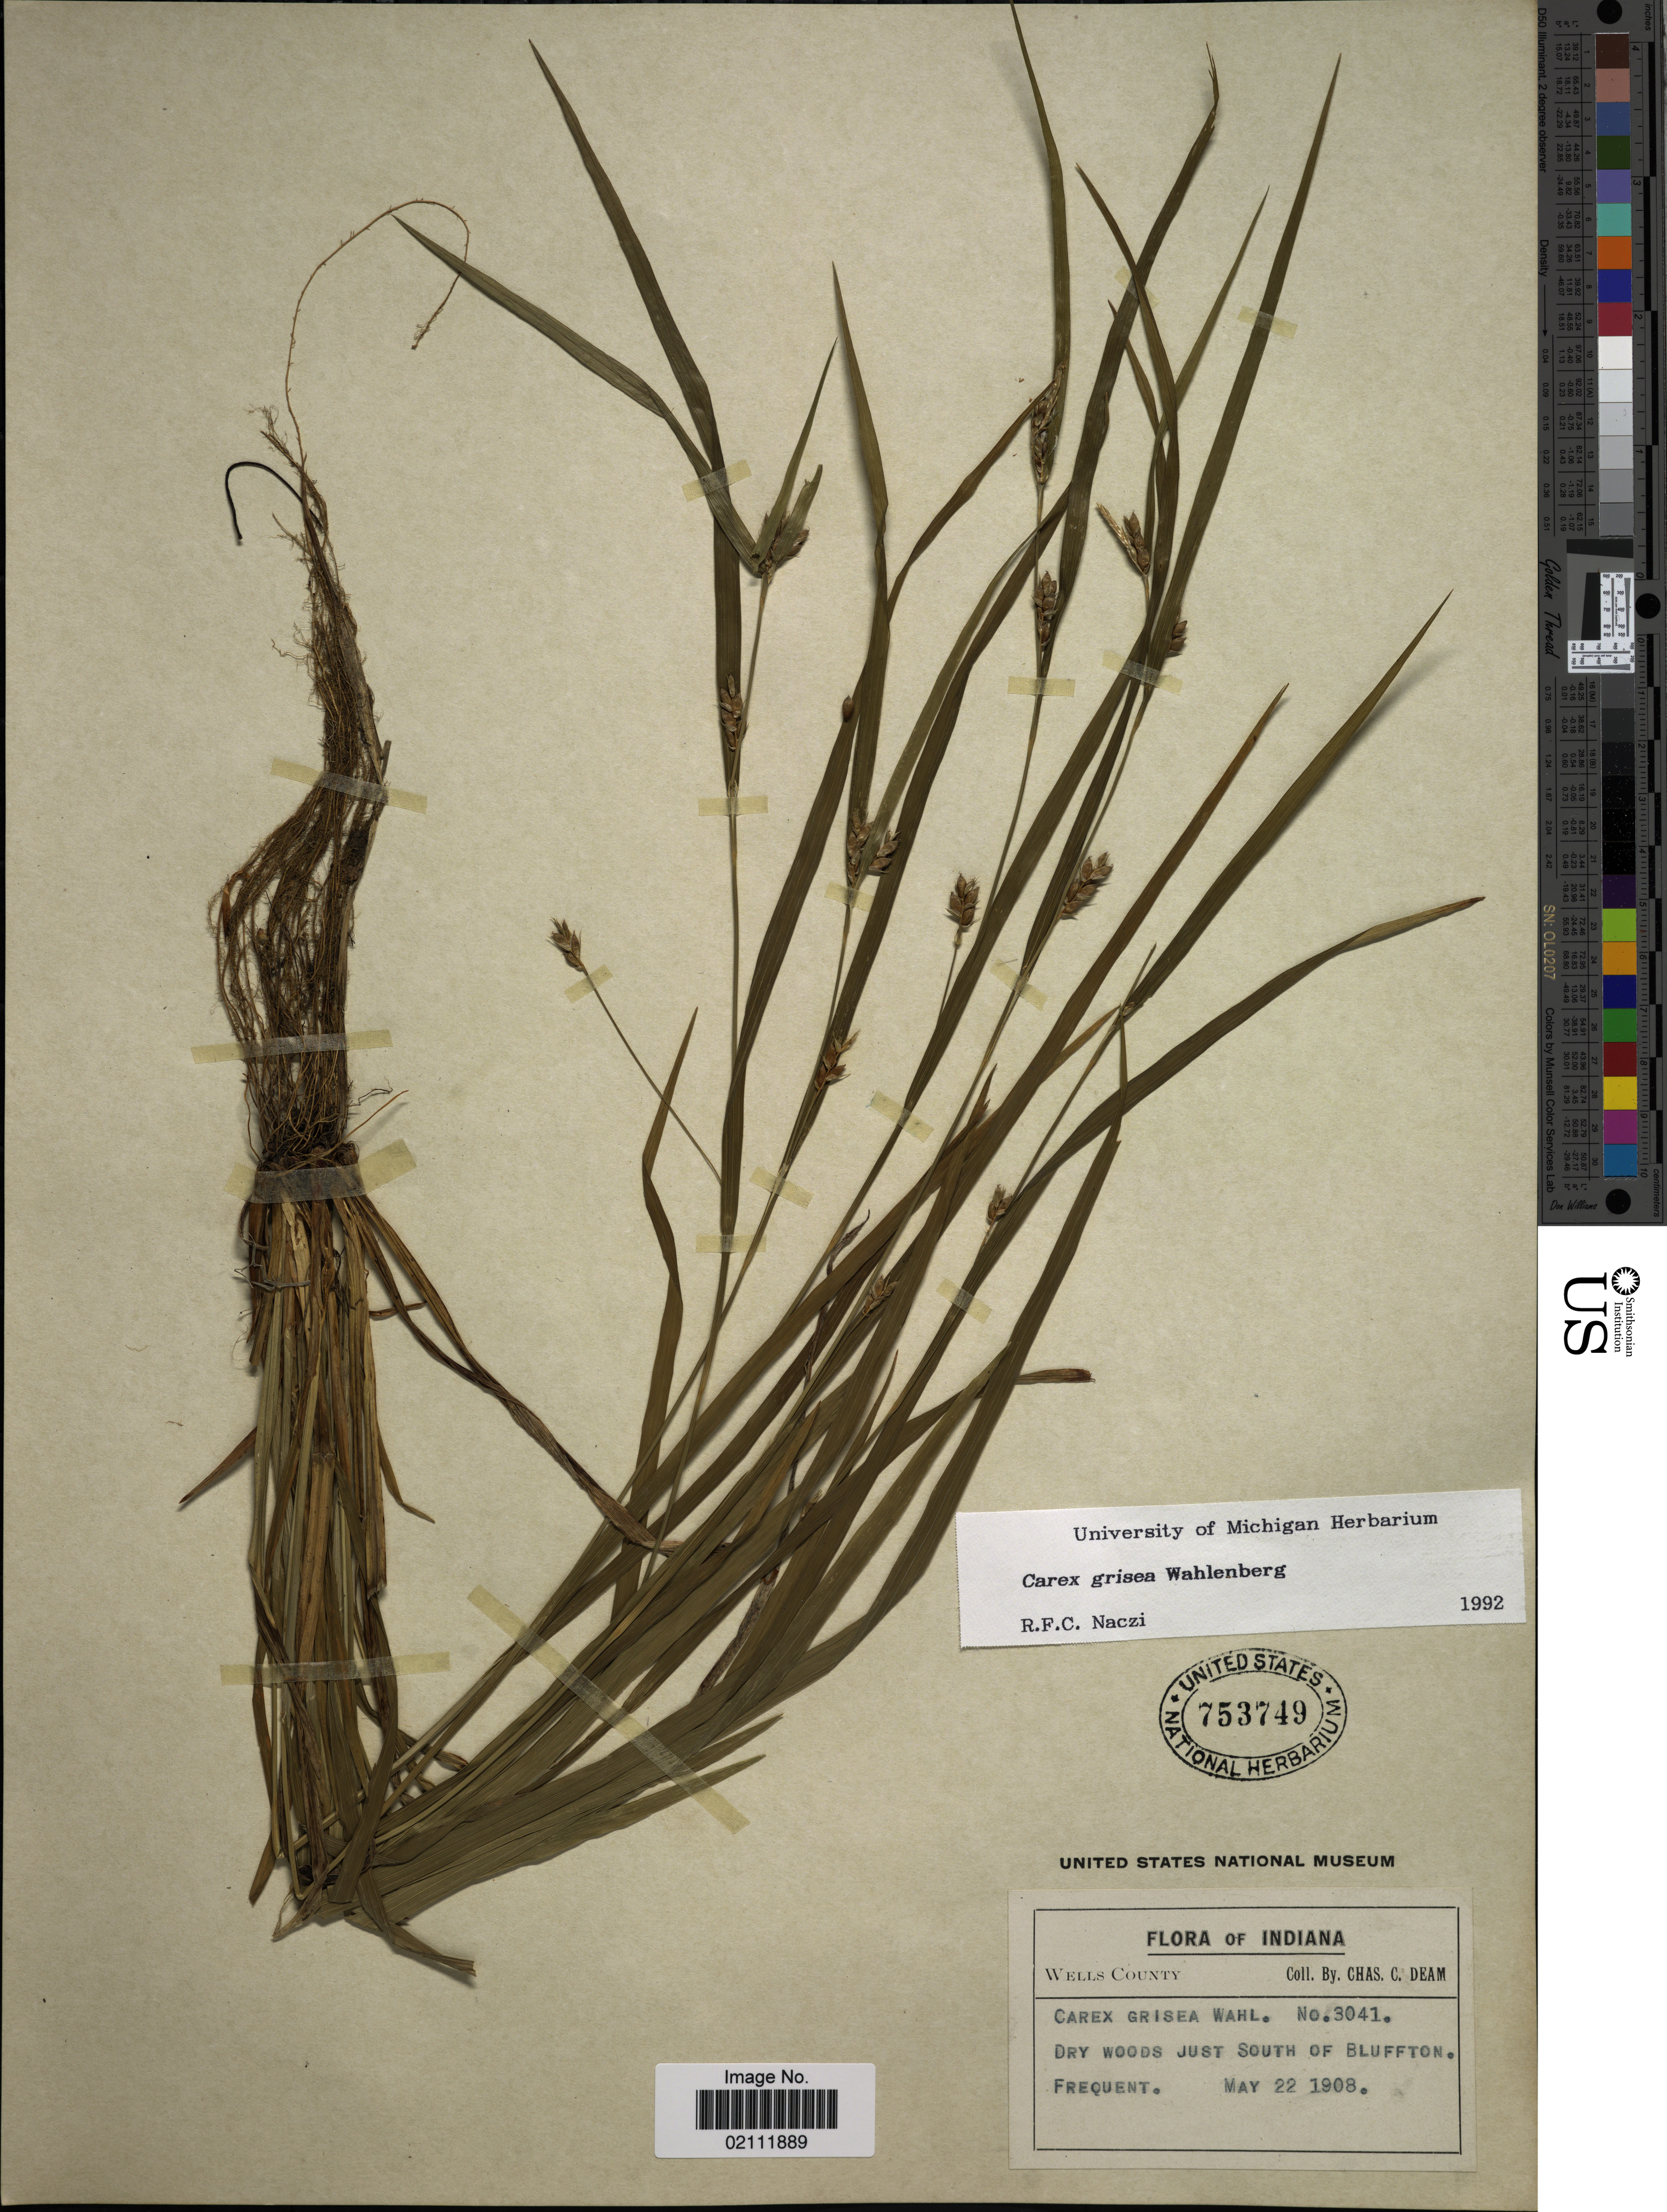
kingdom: Plantae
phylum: Tracheophyta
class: Liliopsida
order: Poales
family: Cyperaceae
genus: Carex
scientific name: Carex grisea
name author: Wahlenb.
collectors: C. C. Deam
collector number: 3041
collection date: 1908-05-22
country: United States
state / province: Indiana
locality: Wells County. Dry woods just south of Bluffton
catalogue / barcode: US 753749